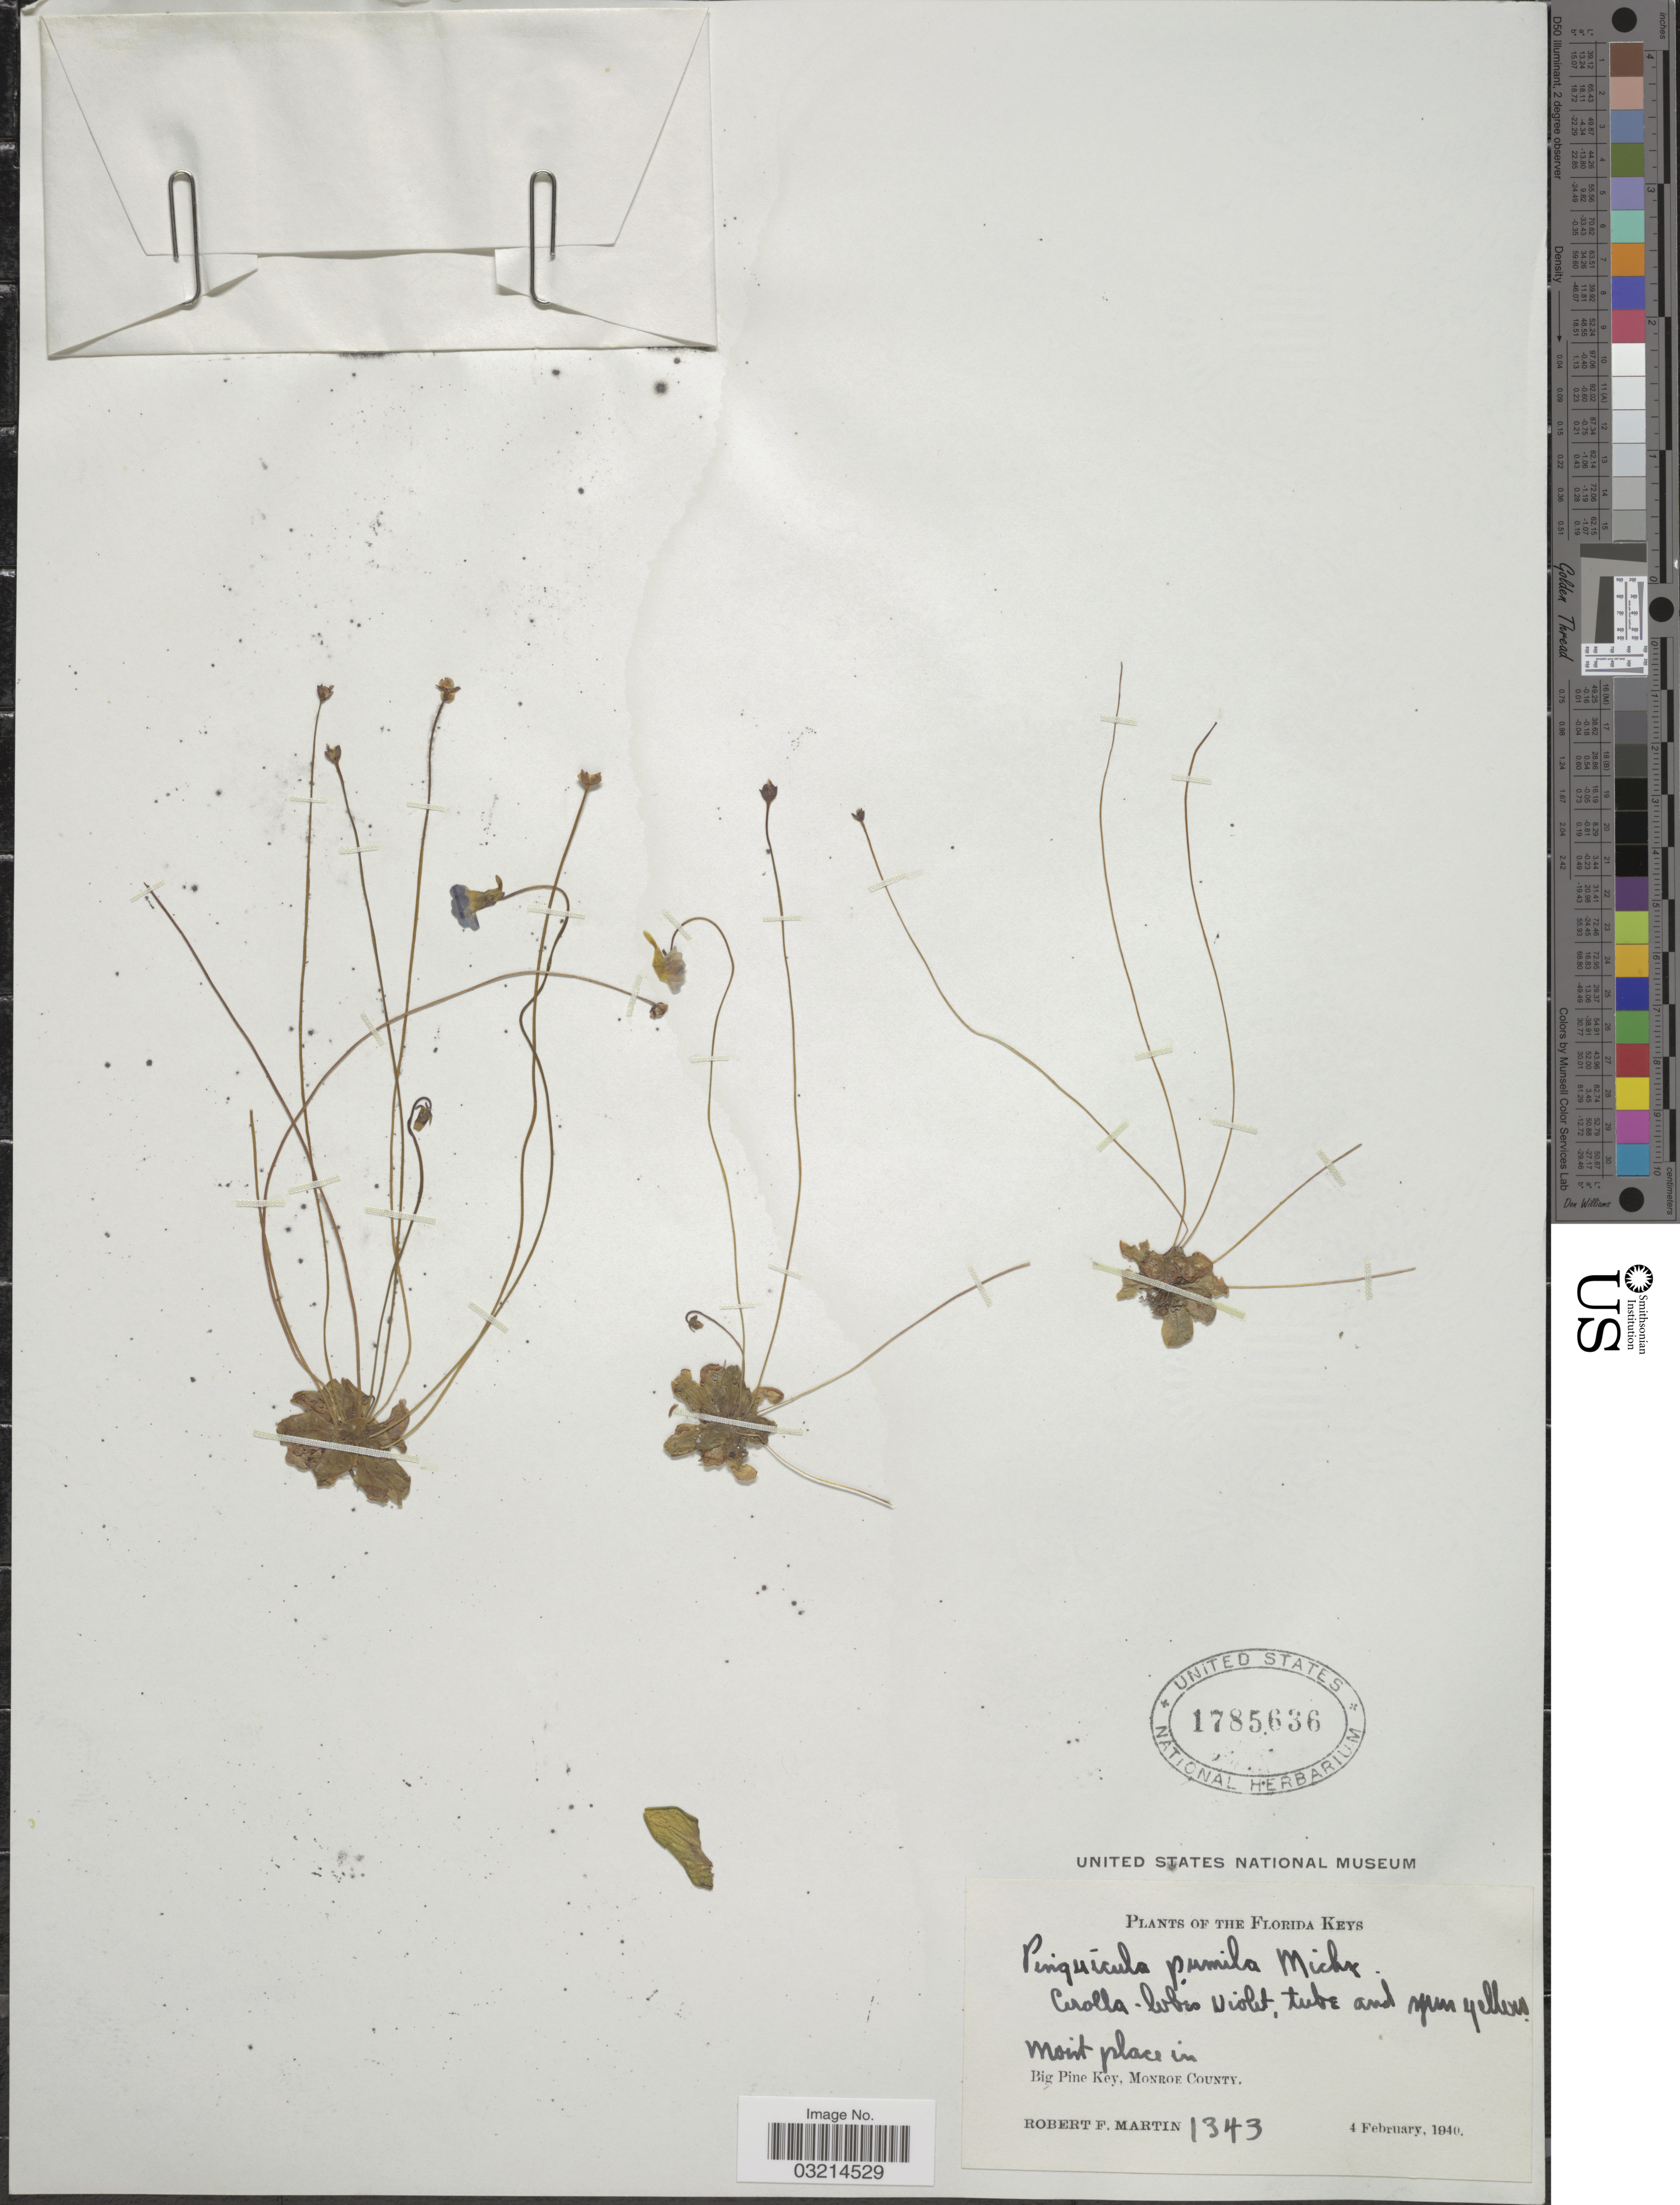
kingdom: Plantae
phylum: Tracheophyta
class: Magnoliopsida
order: Lamiales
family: Lentibulariaceae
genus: Pinguicula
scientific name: Pinguicula pumila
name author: Michx.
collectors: R. F. Martin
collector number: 1343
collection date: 1940-02-04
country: United States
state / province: Florida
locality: The Florida Keys, Big Pine Key, Monroe County.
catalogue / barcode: US 1785636